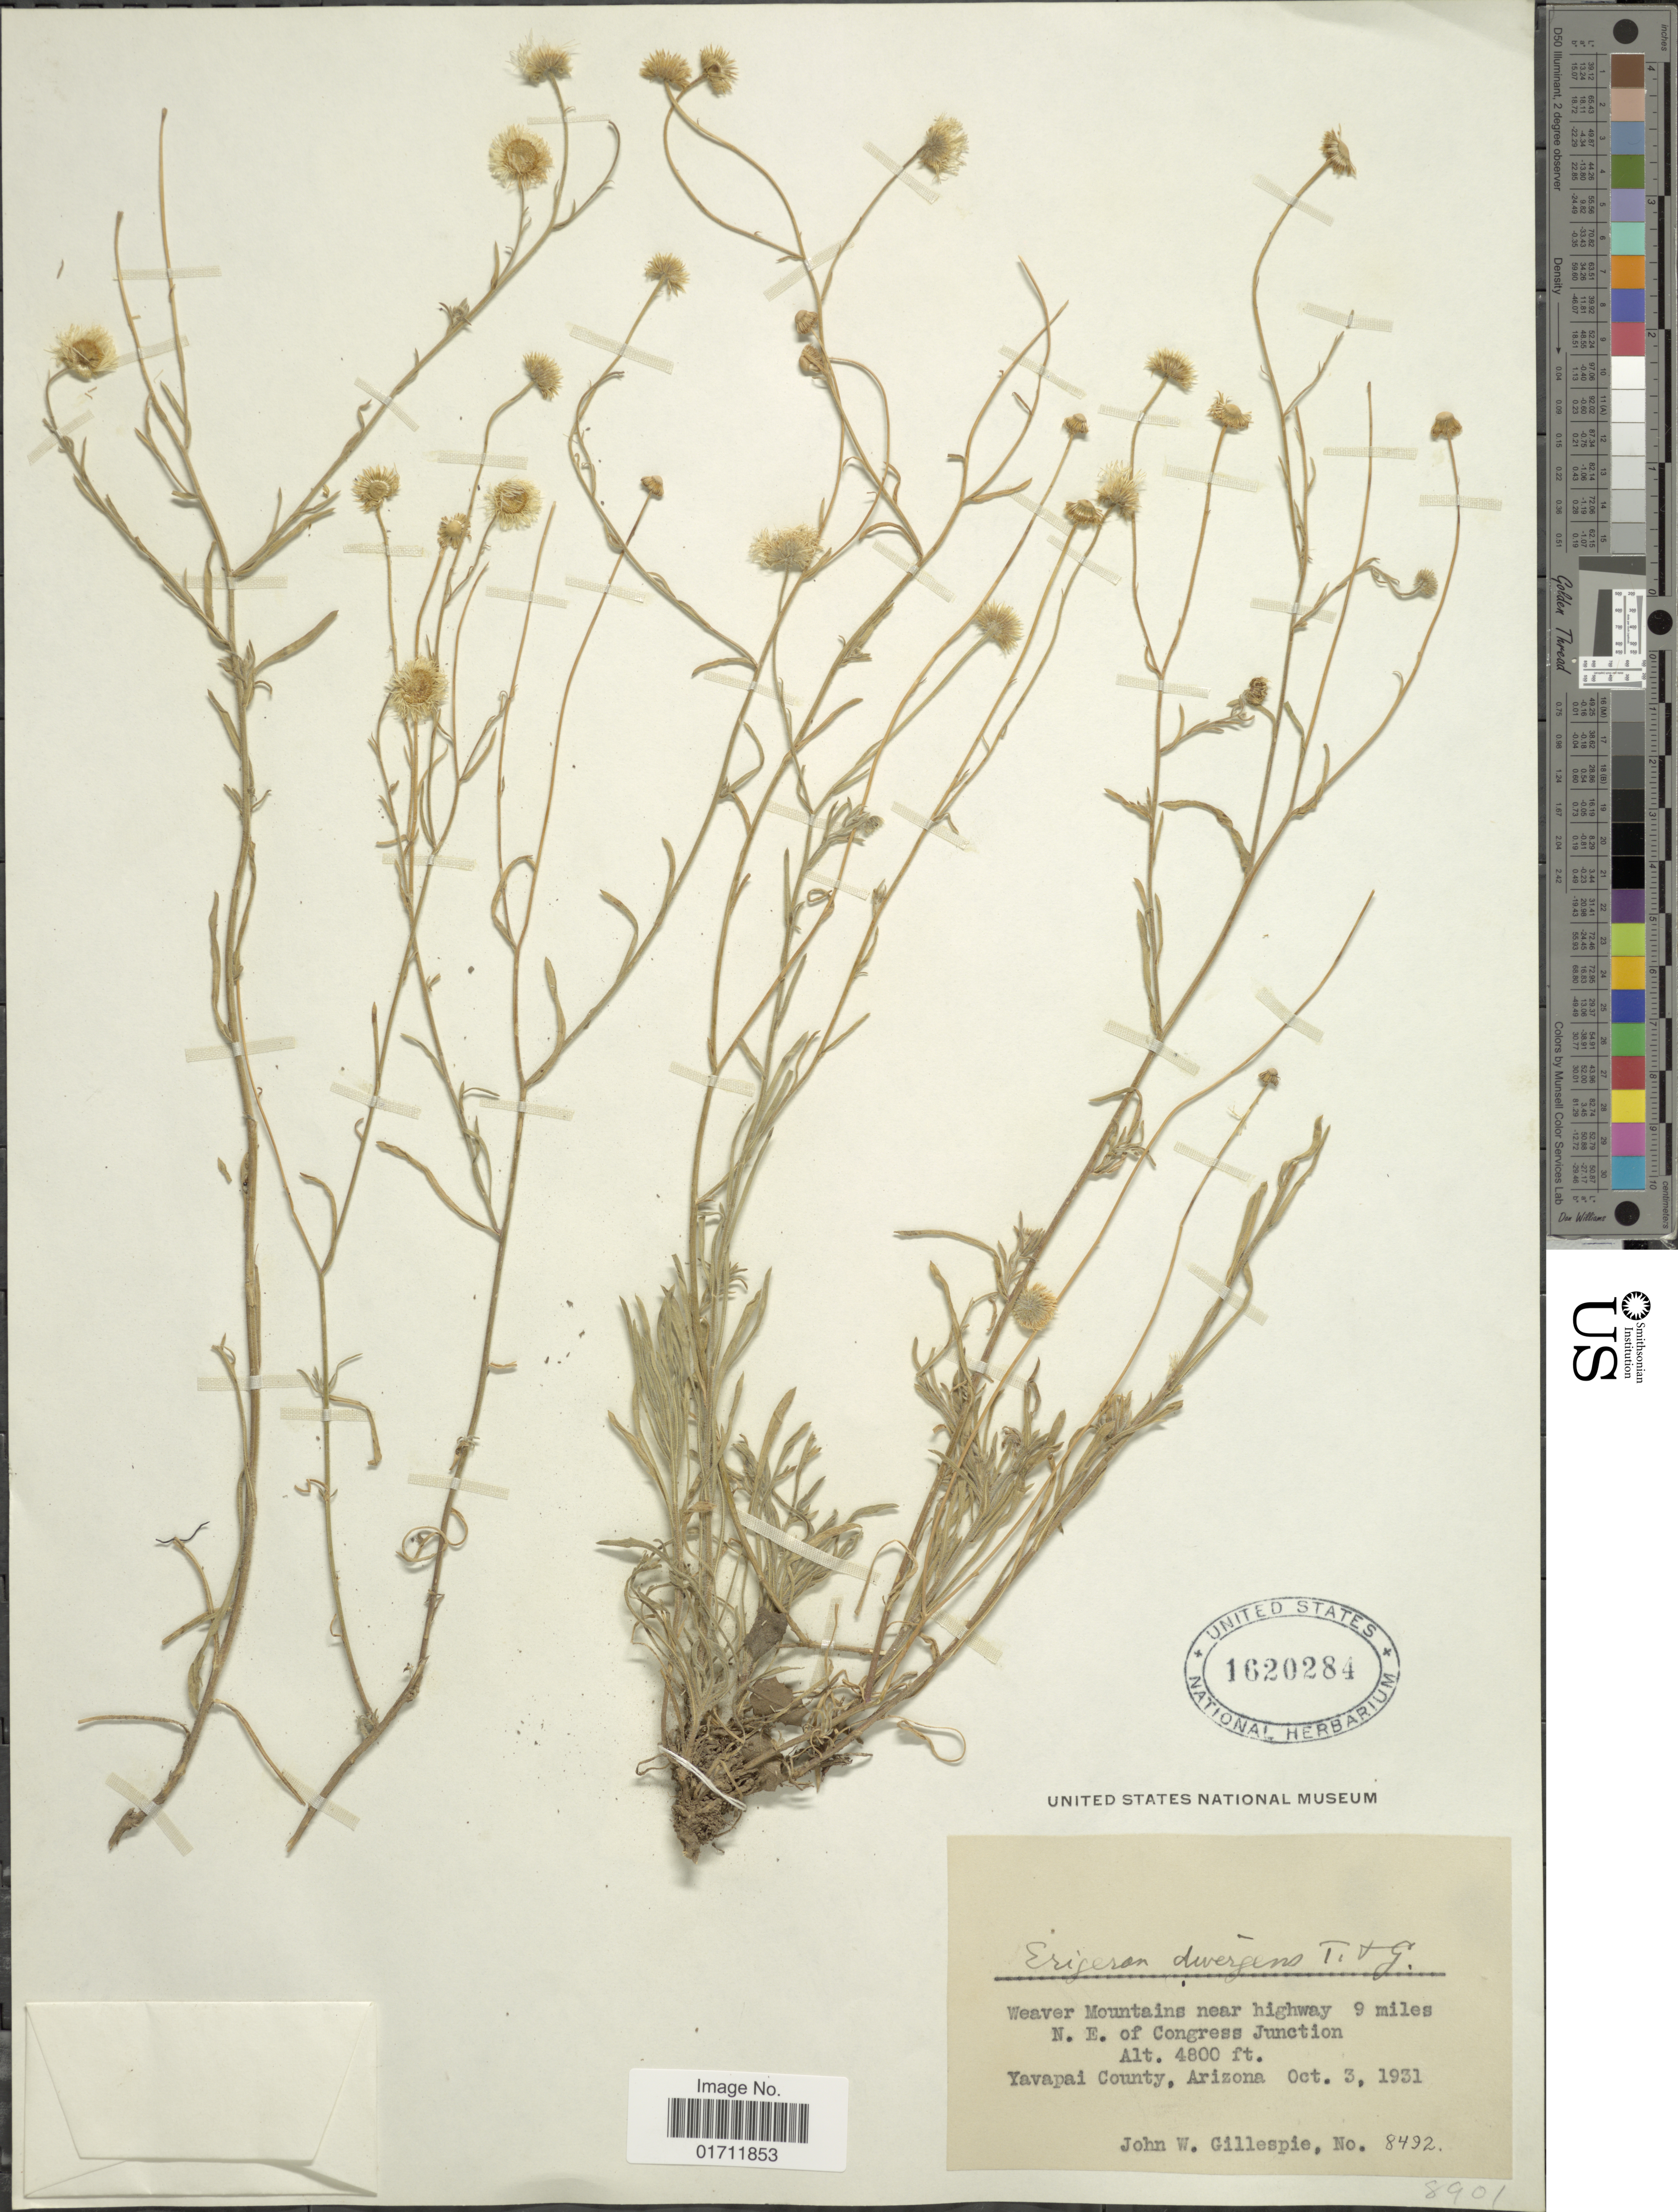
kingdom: Plantae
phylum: Tracheophyta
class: Magnoliopsida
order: Asterales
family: Asteraceae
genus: Erigeron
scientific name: Erigeron divergens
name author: Torr. & A. Gray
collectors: J. W. Gillespie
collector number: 8492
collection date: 1931-10-03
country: United States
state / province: Arizona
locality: Weaver Mountains near highway 9 miles N.E. of Congress Junction, Yavapai County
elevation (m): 1463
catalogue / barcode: US 1620284